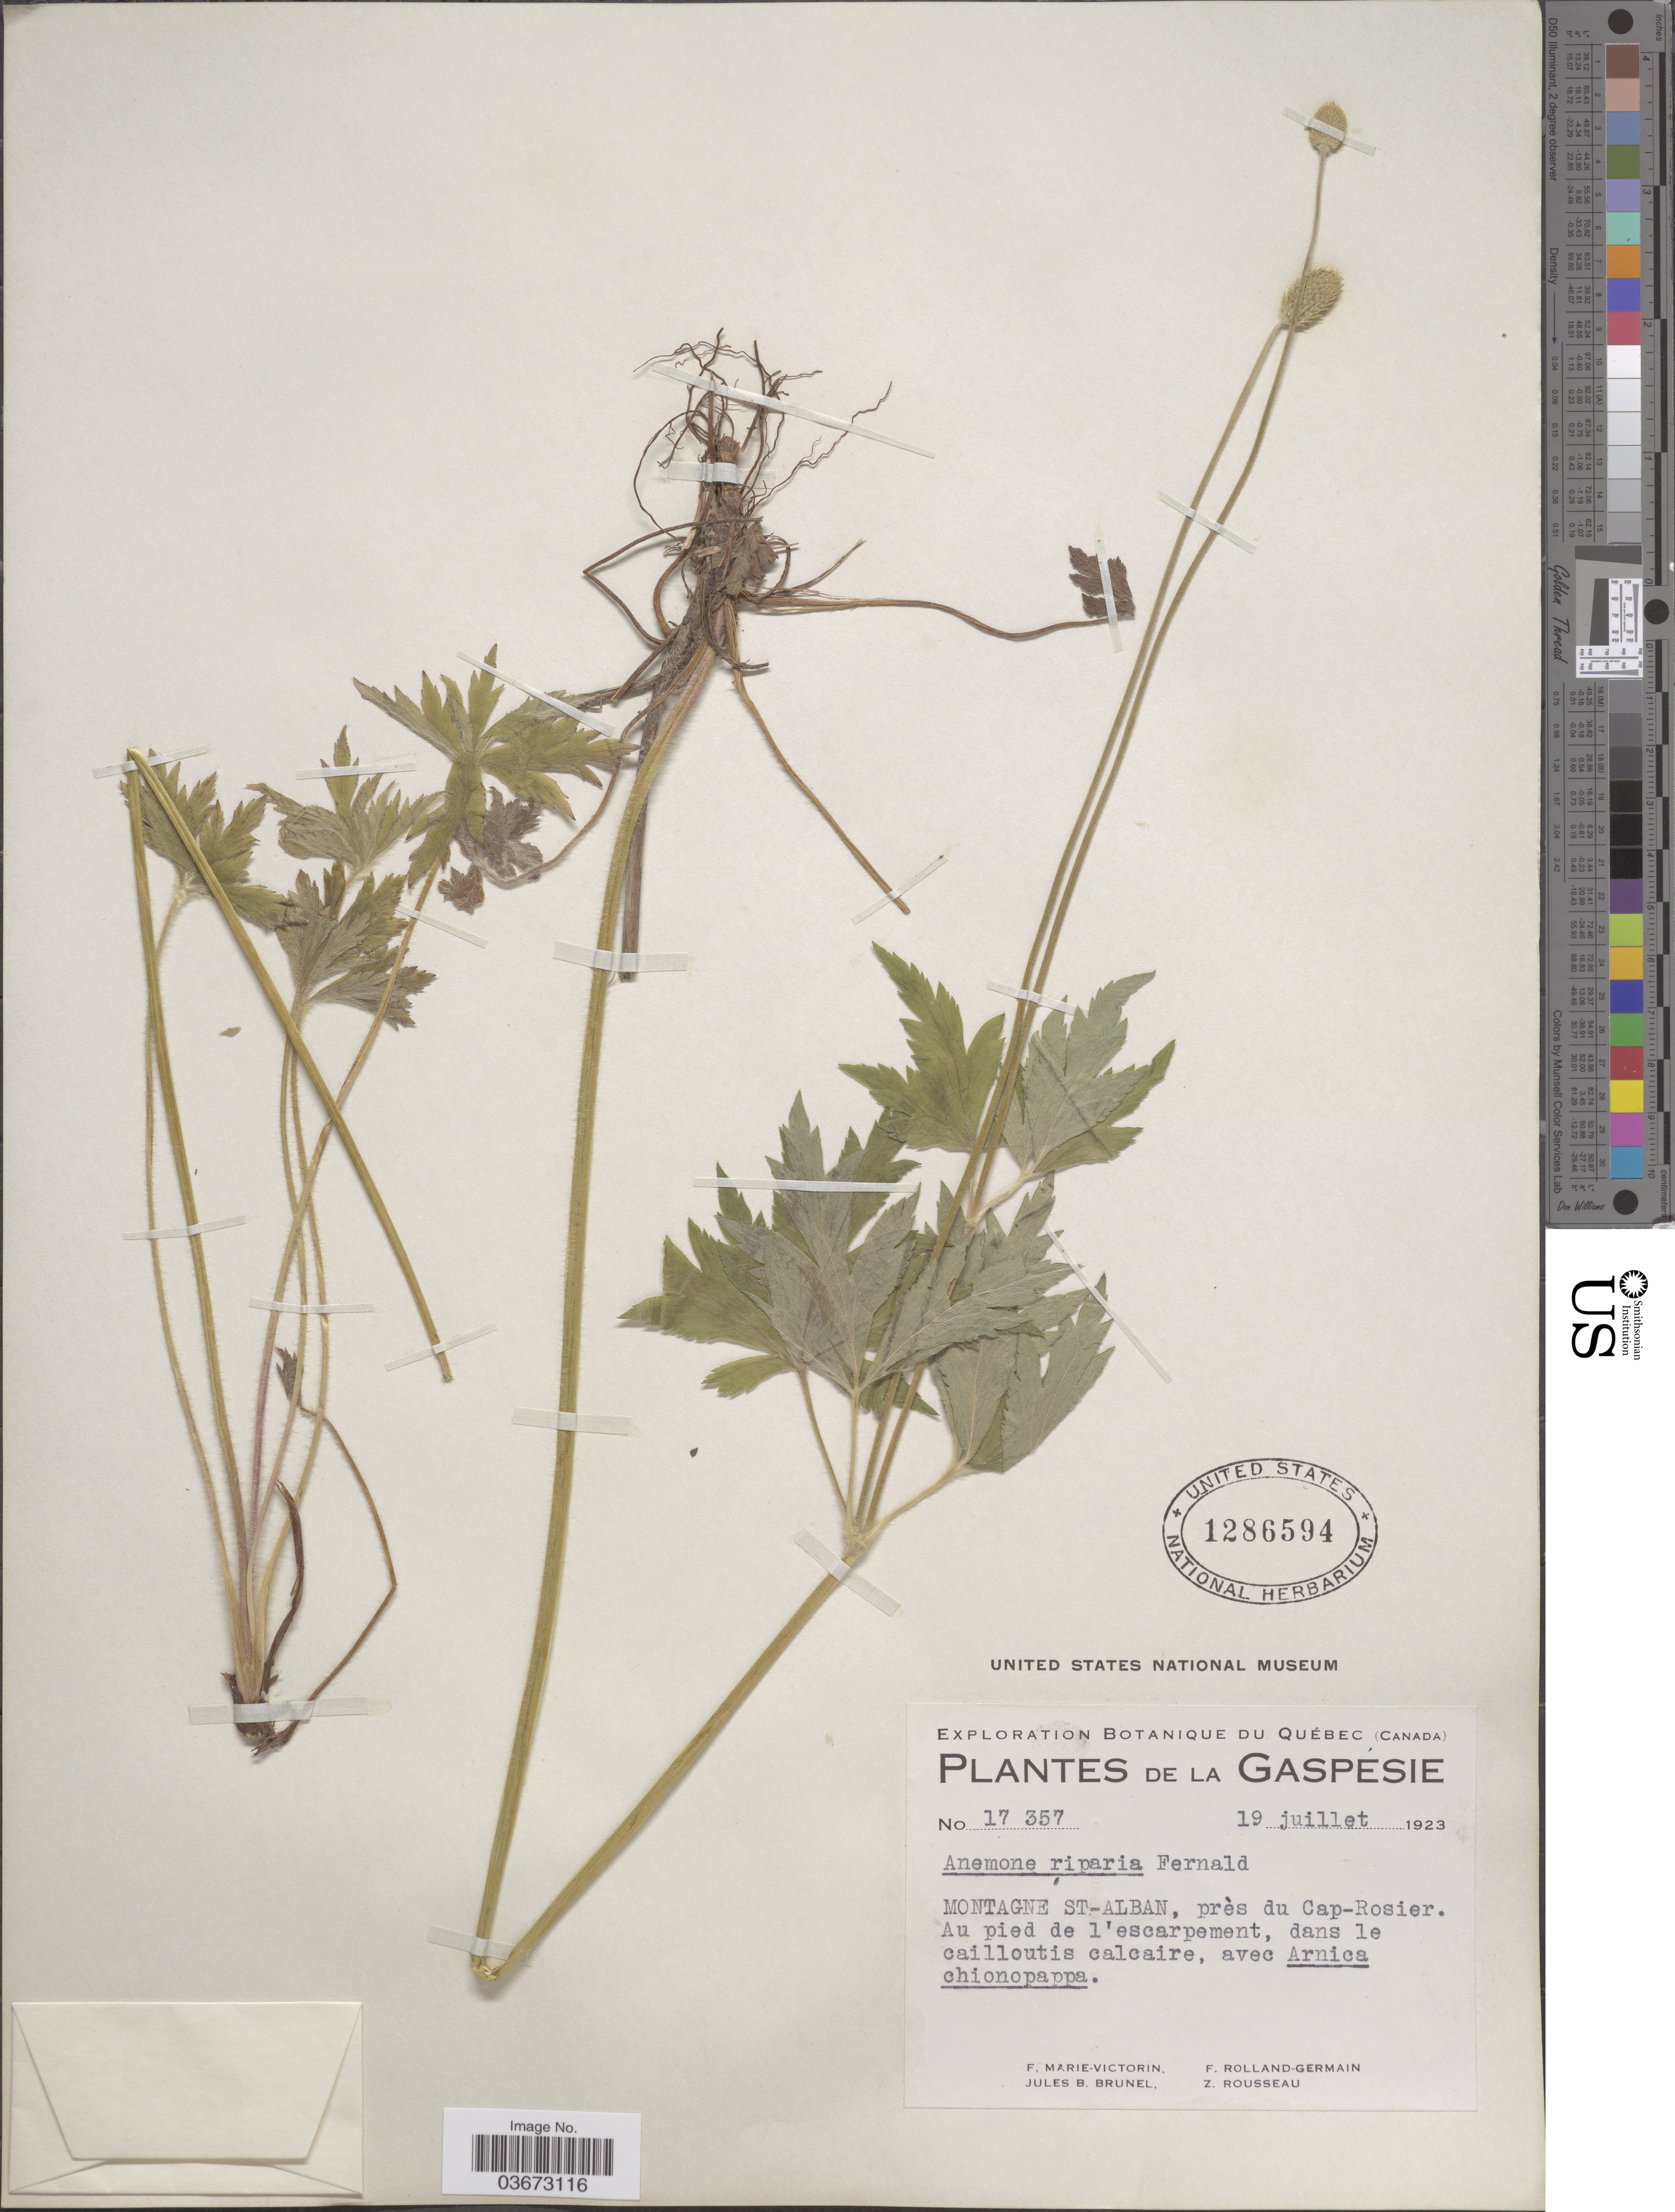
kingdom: Plantae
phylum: Tracheophyta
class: Magnoliopsida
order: Ranunculales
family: Ranunculaceae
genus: Anemone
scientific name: Anemone riparia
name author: Fernald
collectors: F. Marie-Victorin, Rolland-Germain, J. Brunel & Z. Rousseau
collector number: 17357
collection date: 1923-07-19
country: Canada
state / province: Quebec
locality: La Gaspesie. Montagne St-Alban, près du Cap-Rosier.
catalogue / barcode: US 1286594